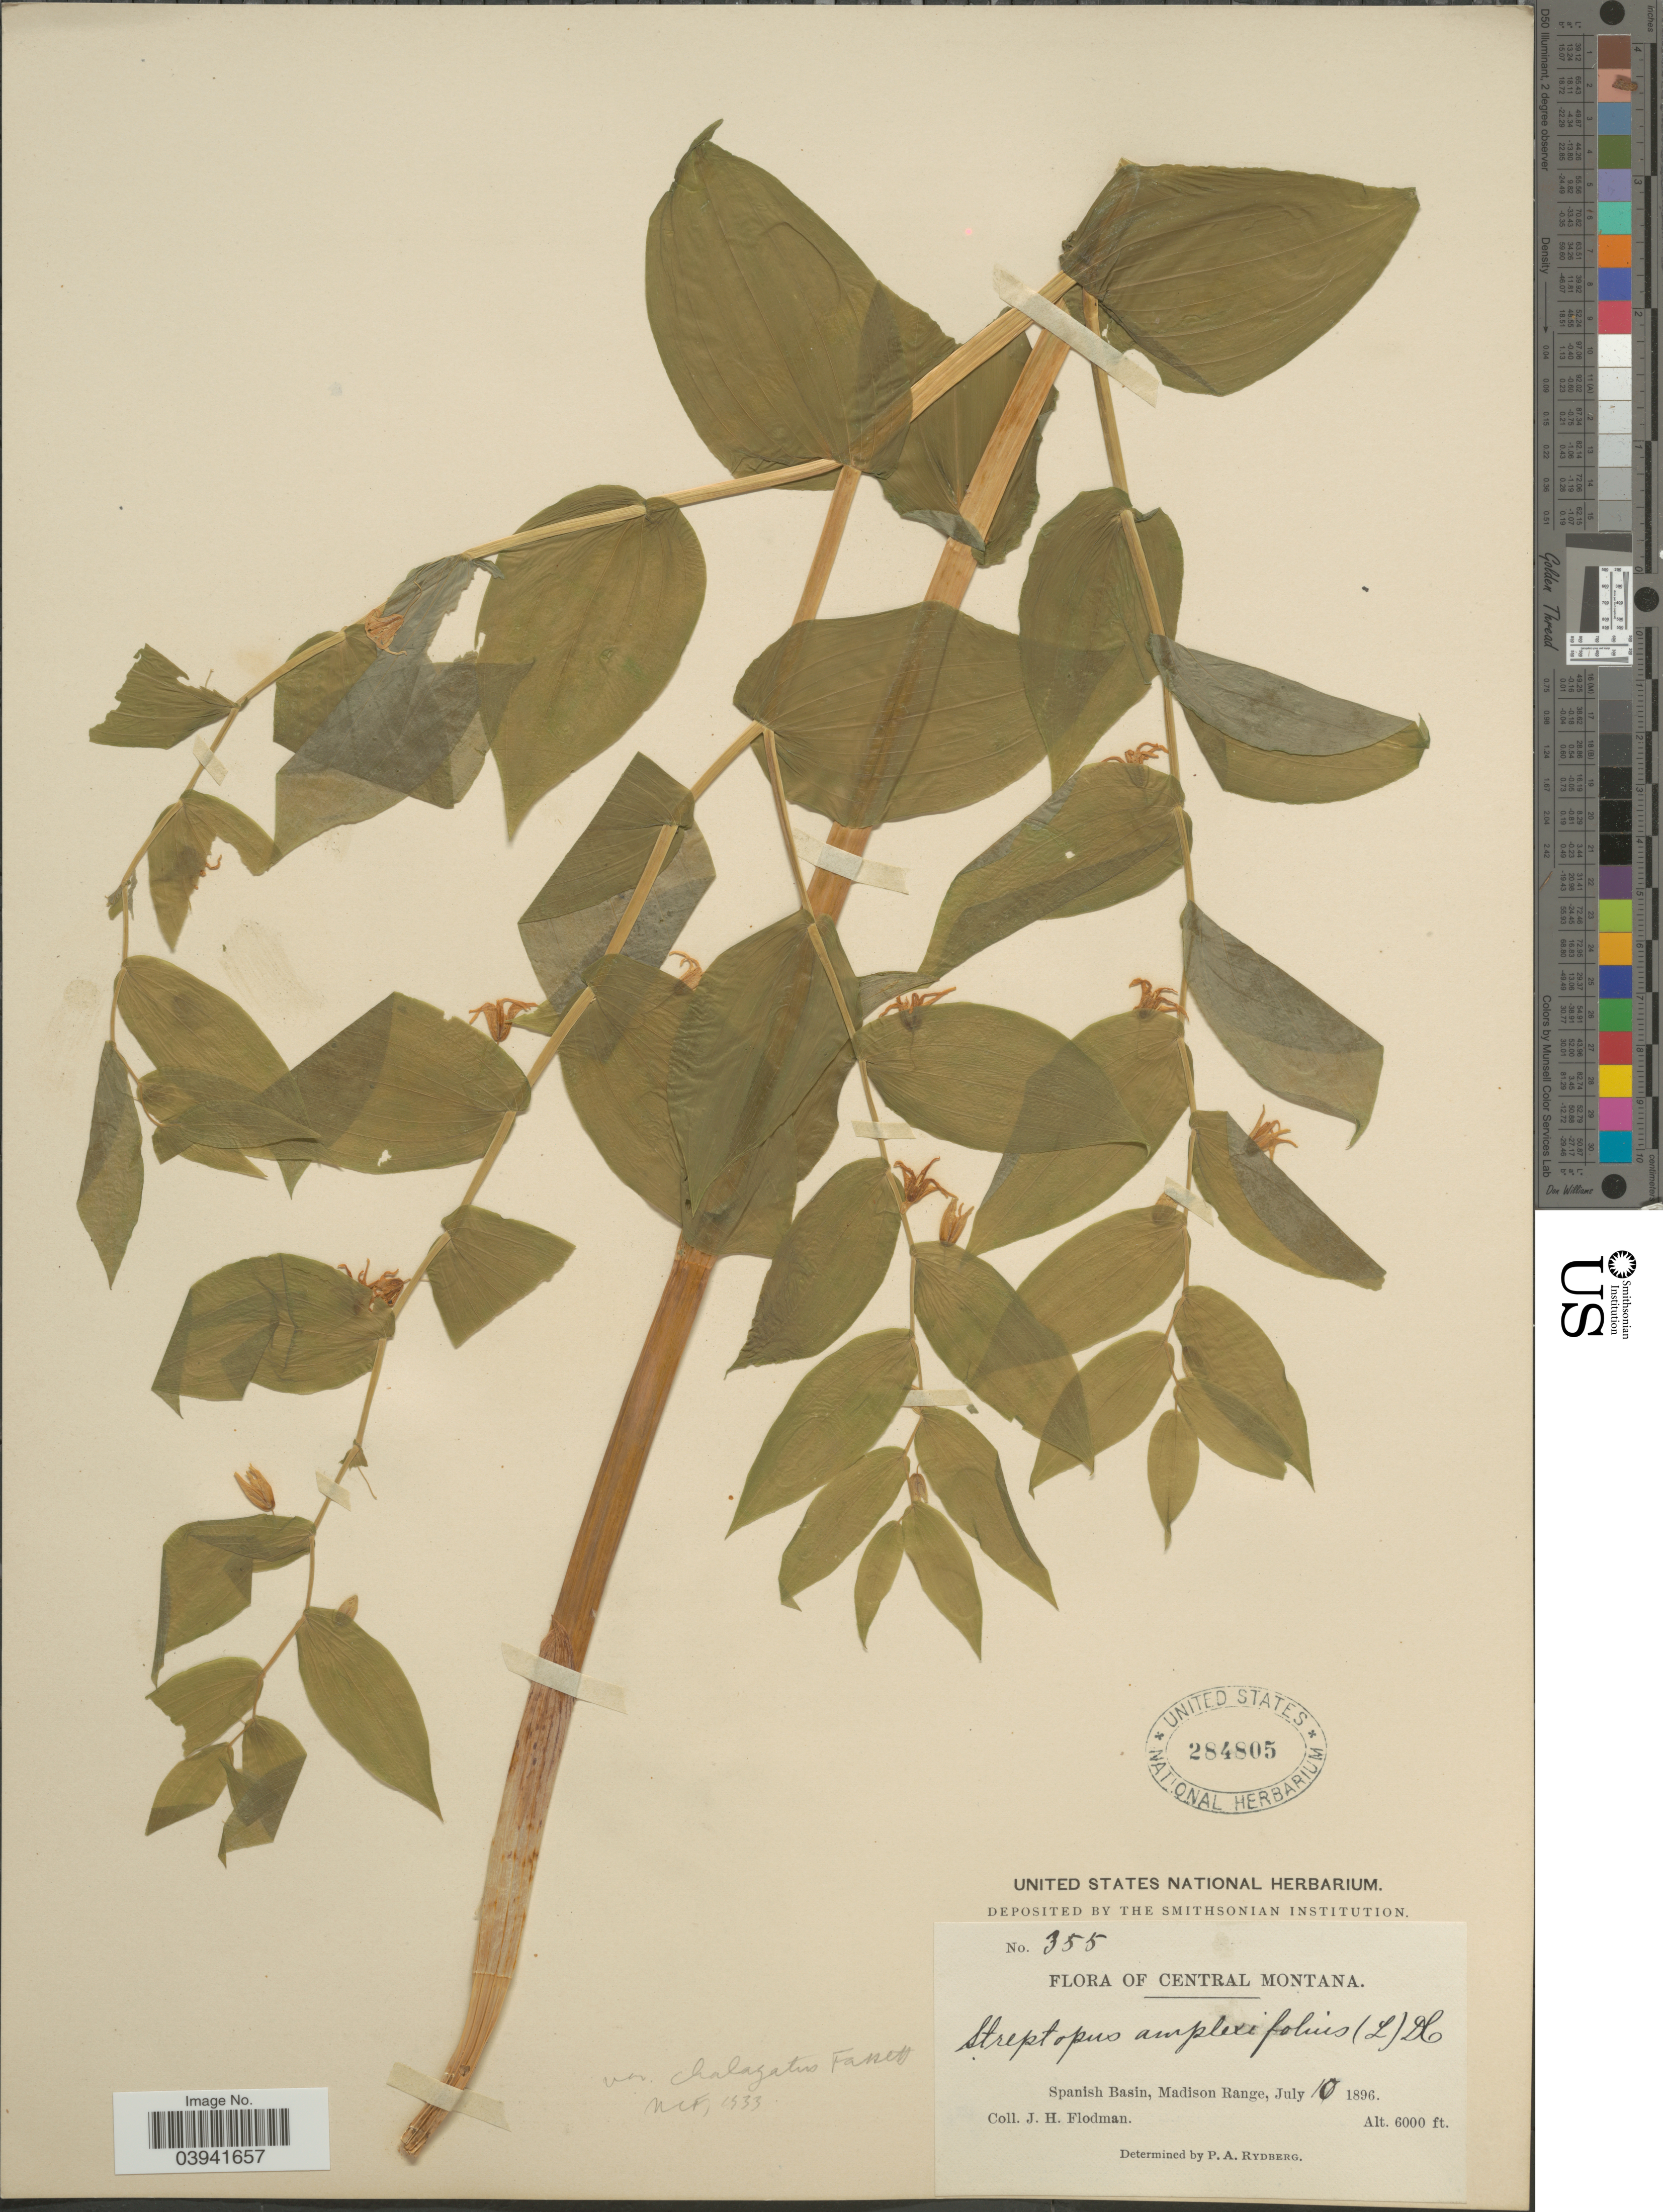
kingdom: Plantae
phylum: Tracheophyta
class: Liliopsida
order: Liliales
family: Liliaceae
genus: Streptopus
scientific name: Streptopus amplexifolius var. chalazatus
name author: Fassett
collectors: J. Flodman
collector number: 355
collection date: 1896-07-10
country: United States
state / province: Montana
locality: Central Montana. Spanish Basin, Madison Range.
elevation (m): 1829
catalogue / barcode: US 284805